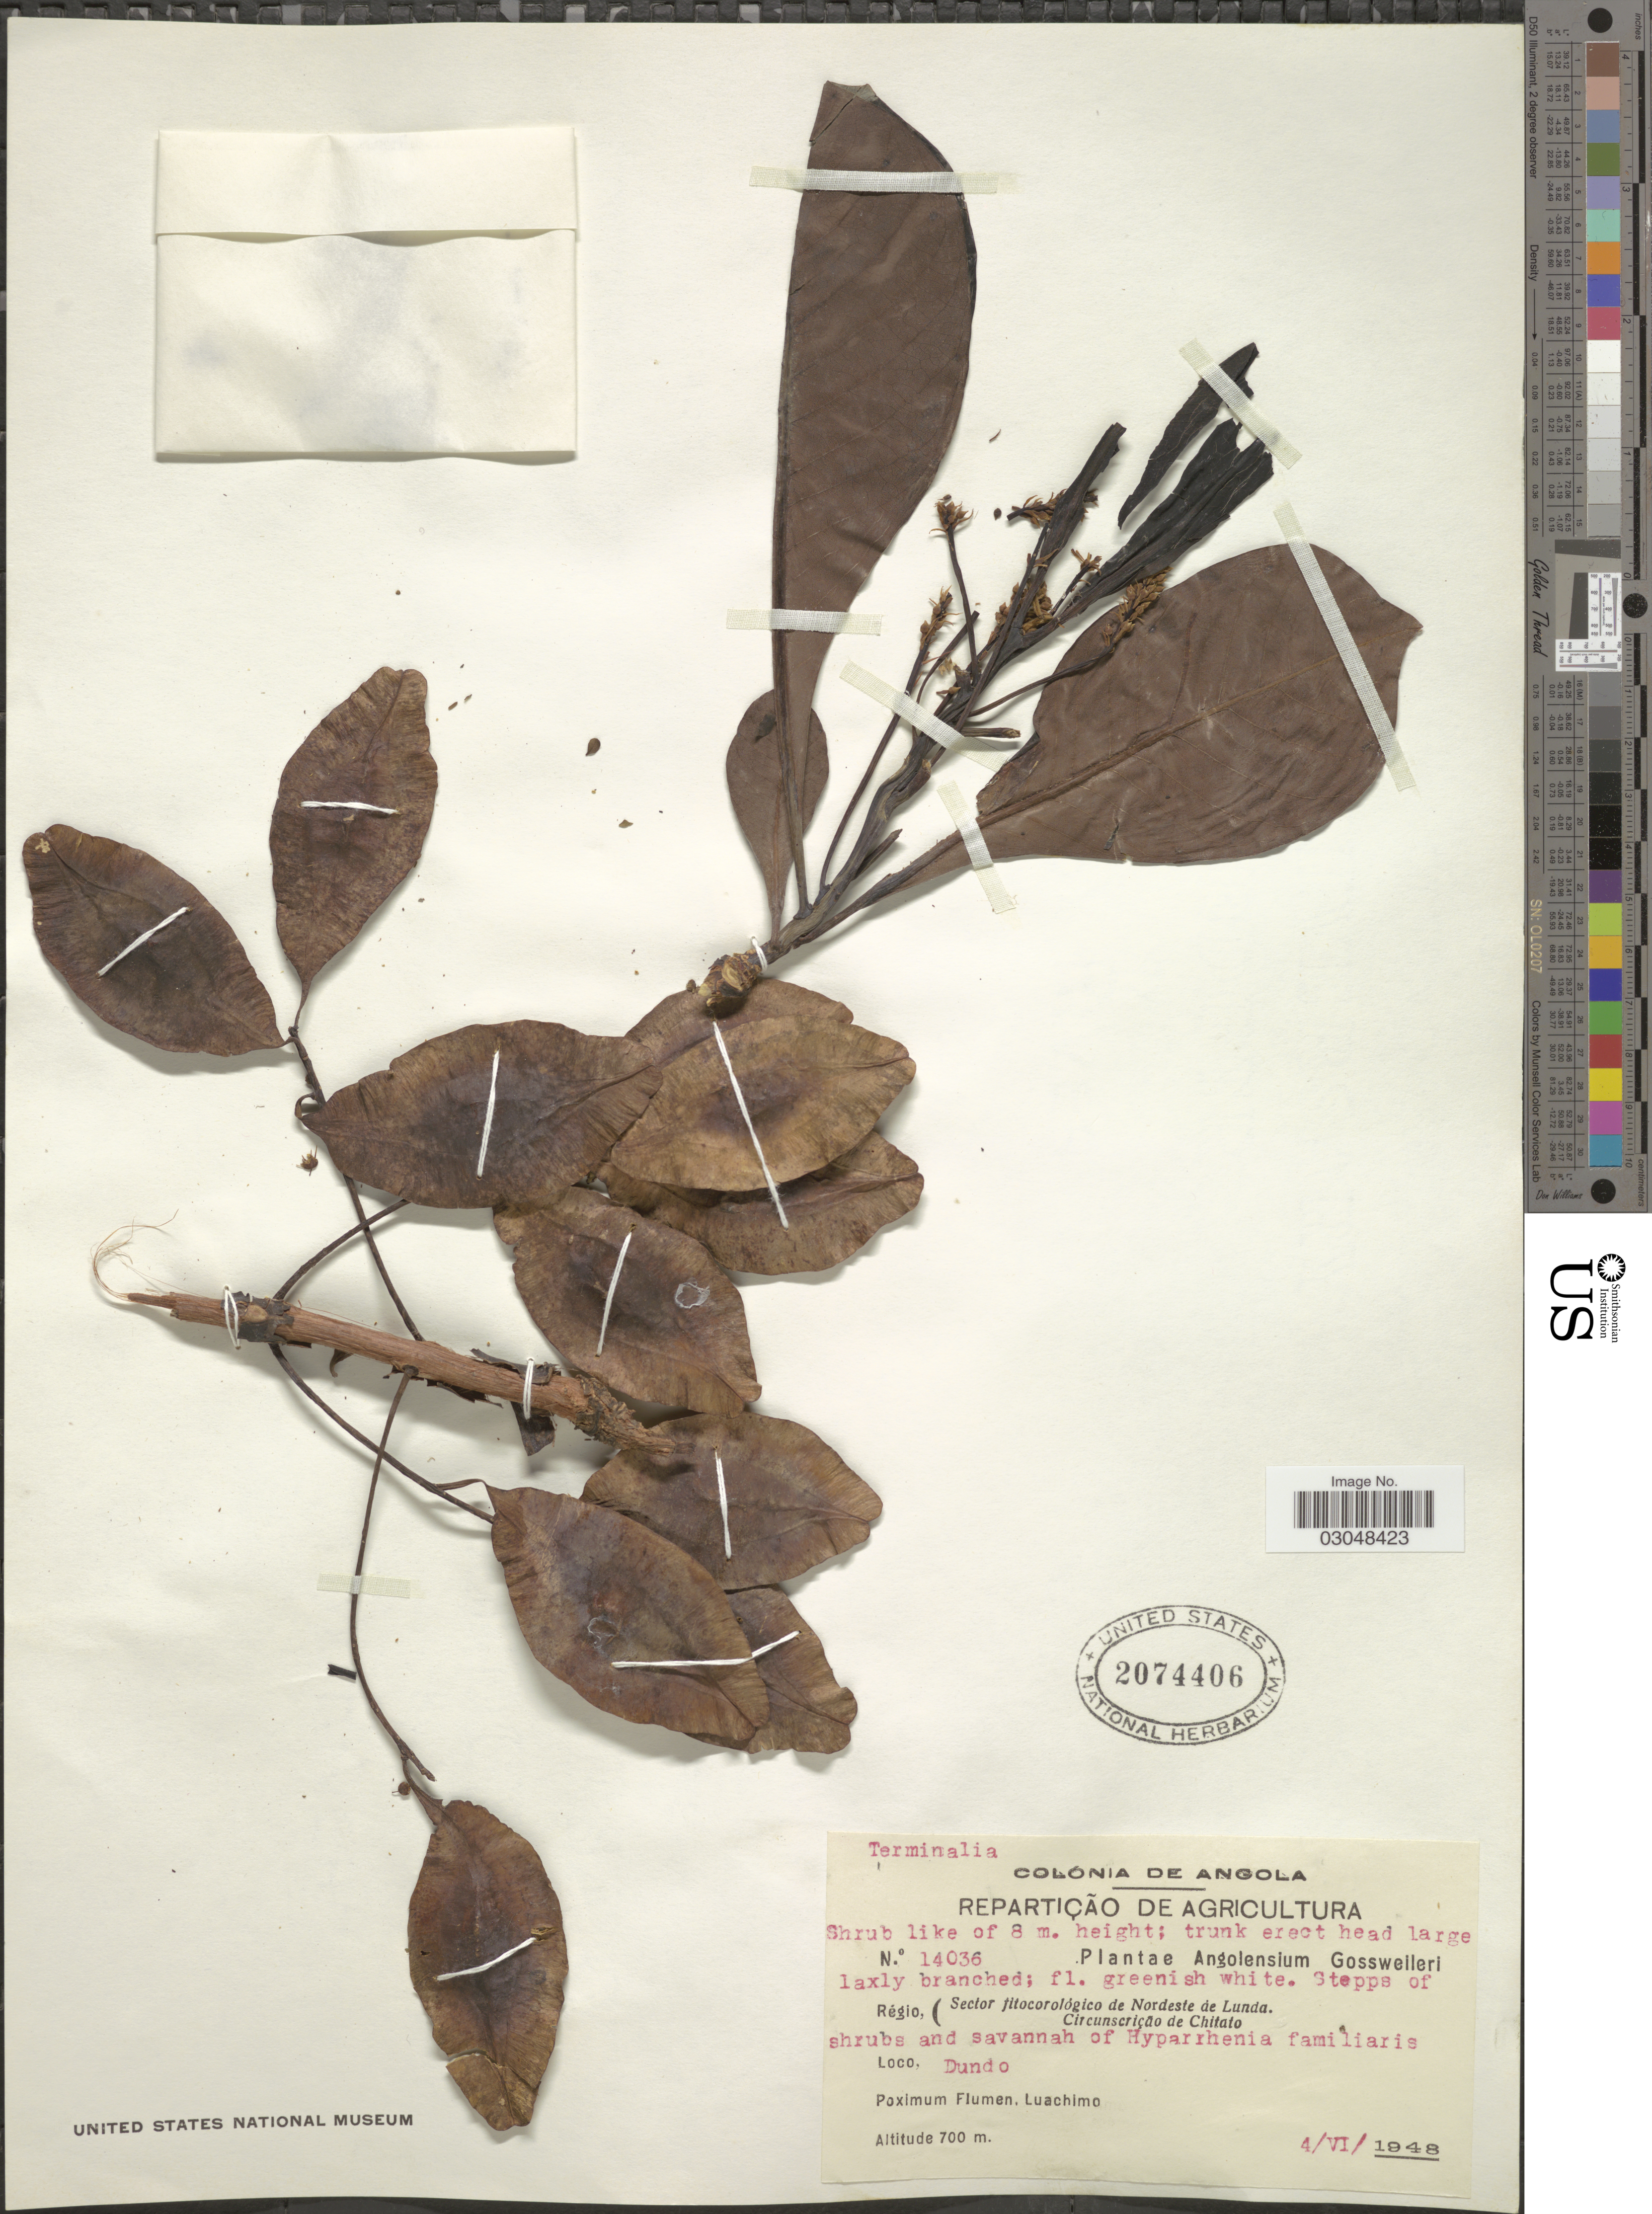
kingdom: Plantae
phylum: Tracheophyta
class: Magnoliopsida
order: Myrtales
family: Combretaceae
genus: Terminalia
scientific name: Terminalia sp.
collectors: -. Gossweiler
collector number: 14036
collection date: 1948-06-04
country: Angola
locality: Régio, (Sector fitocorológico de Nordeste de Lunda. Circunscrição de Chitato). Dundo. Luachimo.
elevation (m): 700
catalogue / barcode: US 2074406